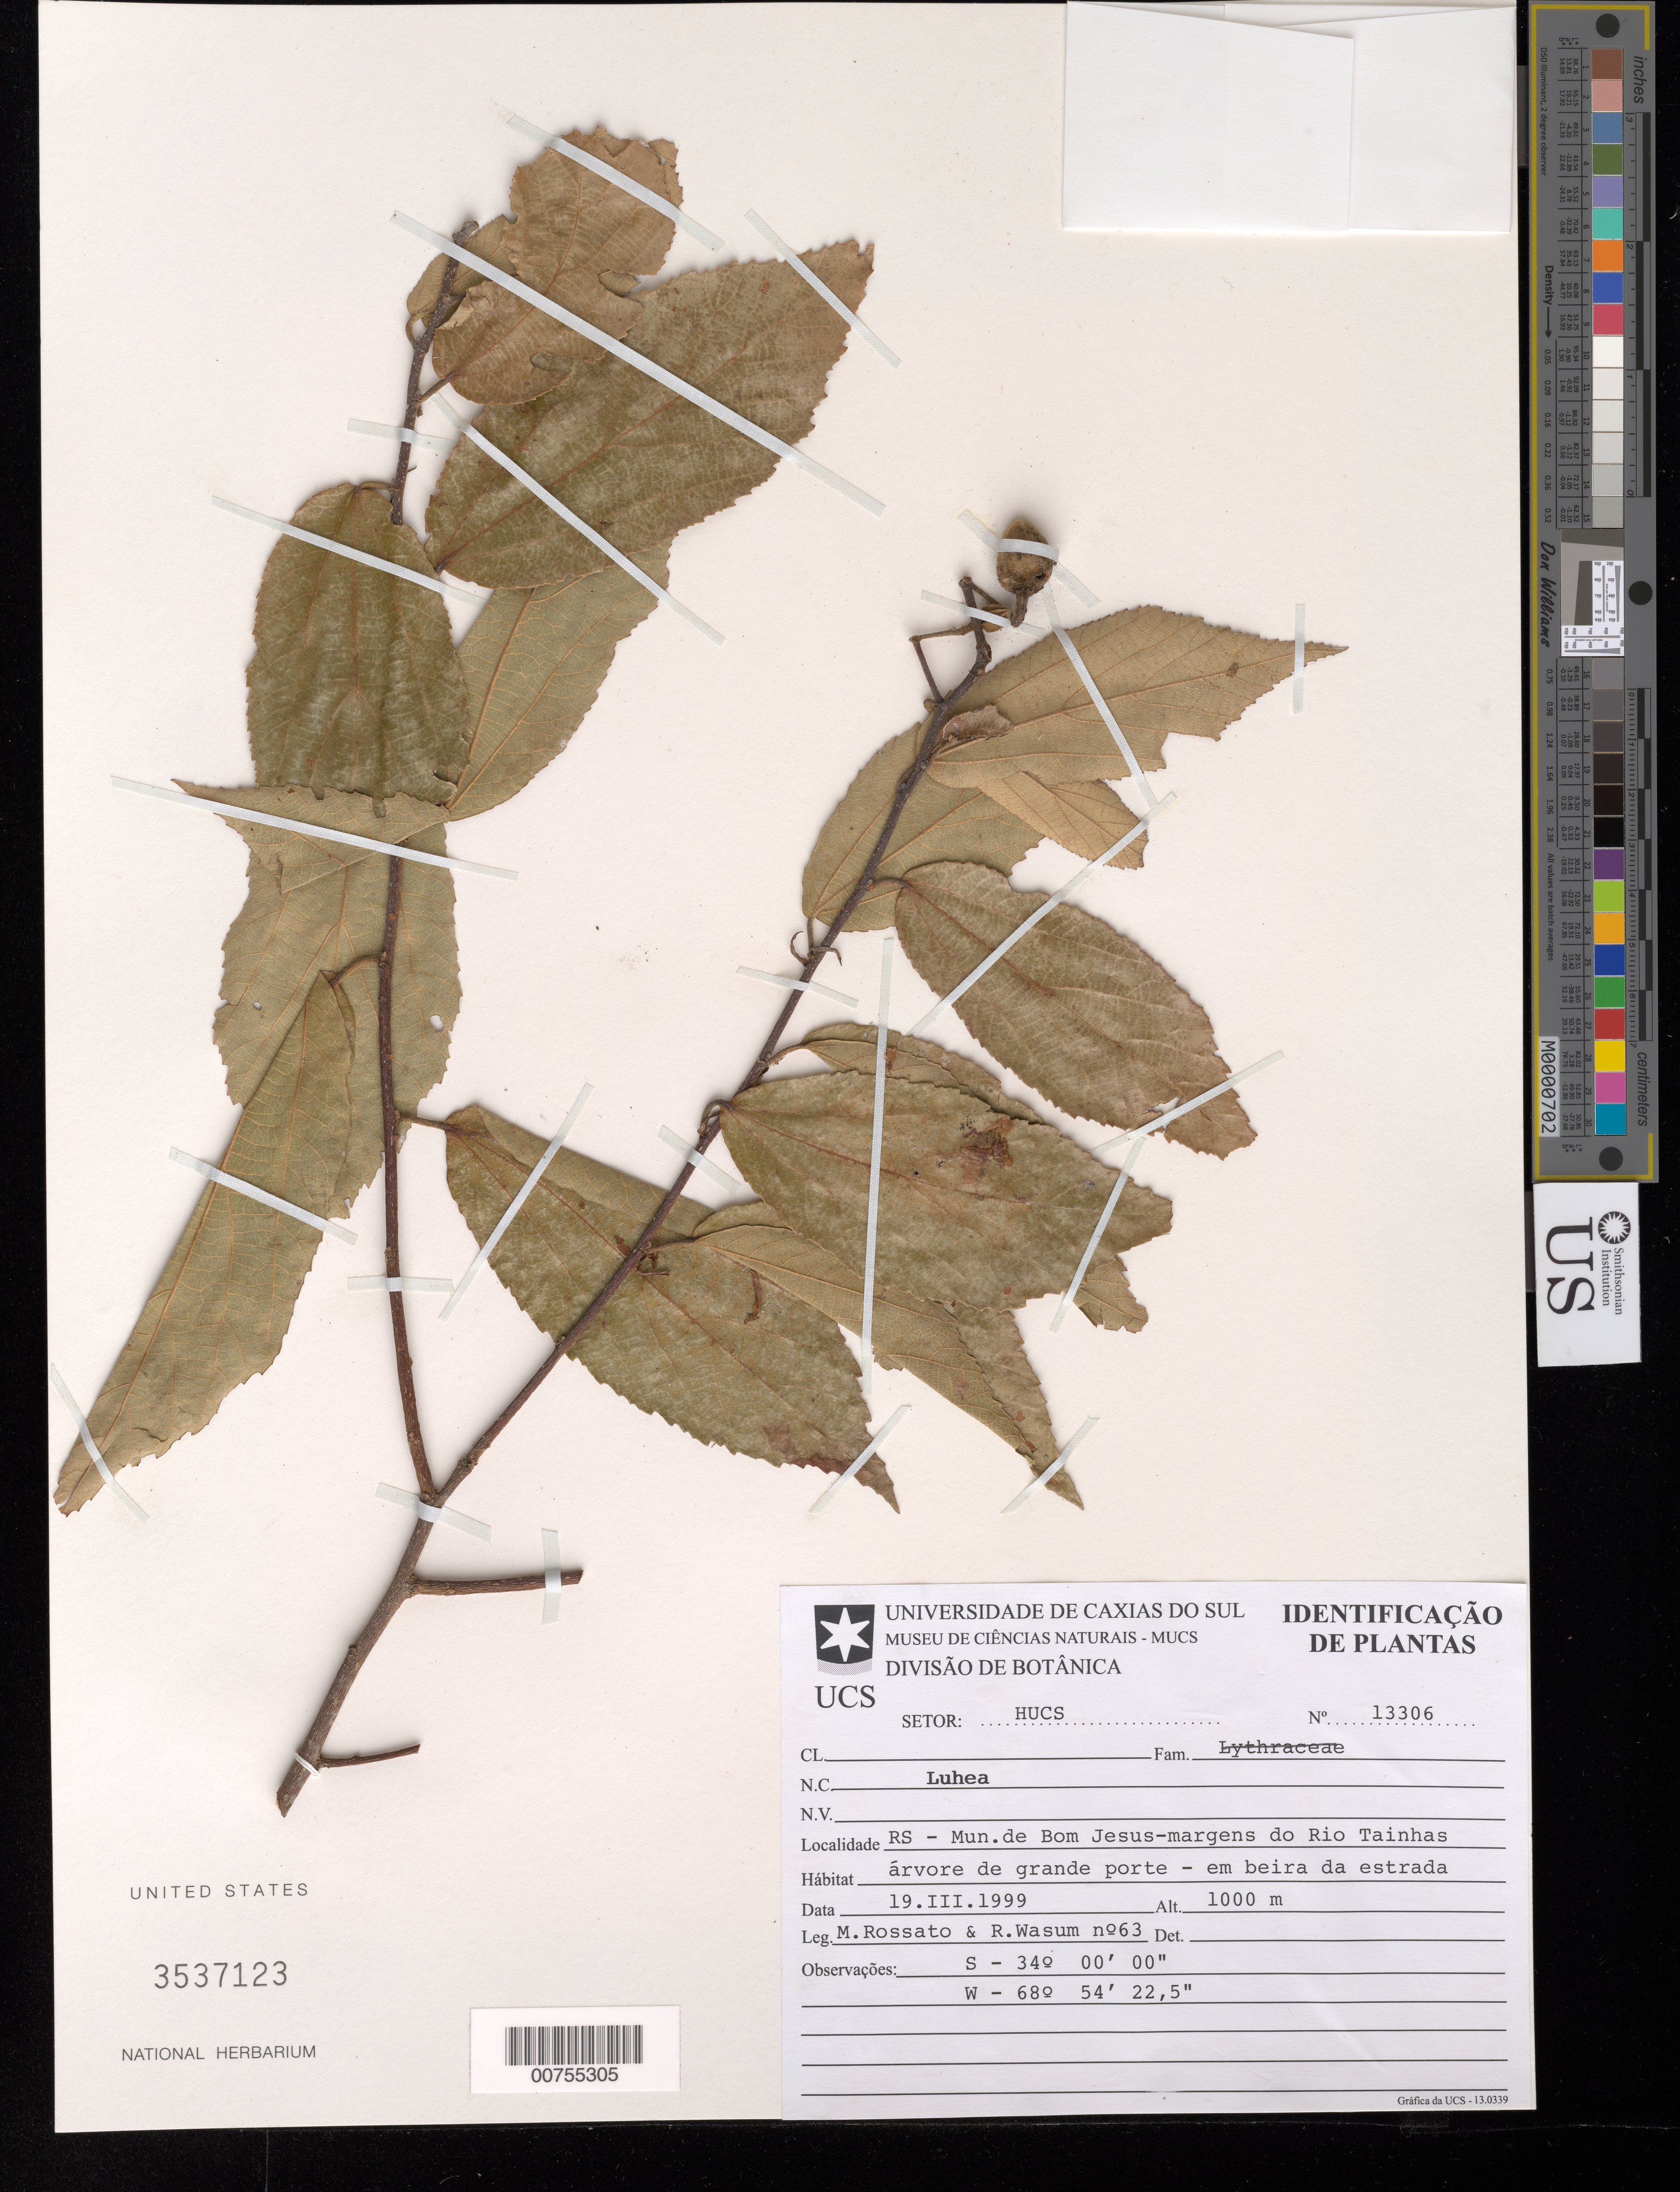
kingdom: Plantae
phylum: Tracheophyta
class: Magnoliopsida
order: Malvales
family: Malvaceae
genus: Luehea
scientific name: Luehea sp.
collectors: M. Rossato & R. Wasum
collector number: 63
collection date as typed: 19 Mar 1999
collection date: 1999-03-19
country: Brazil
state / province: Rio Grande do Sul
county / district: Bom Jesus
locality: Margens do Rio Tainhas, em beira da estrada.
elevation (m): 1000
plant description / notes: SETOR: HUCS No. 13306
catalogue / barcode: US 3537123